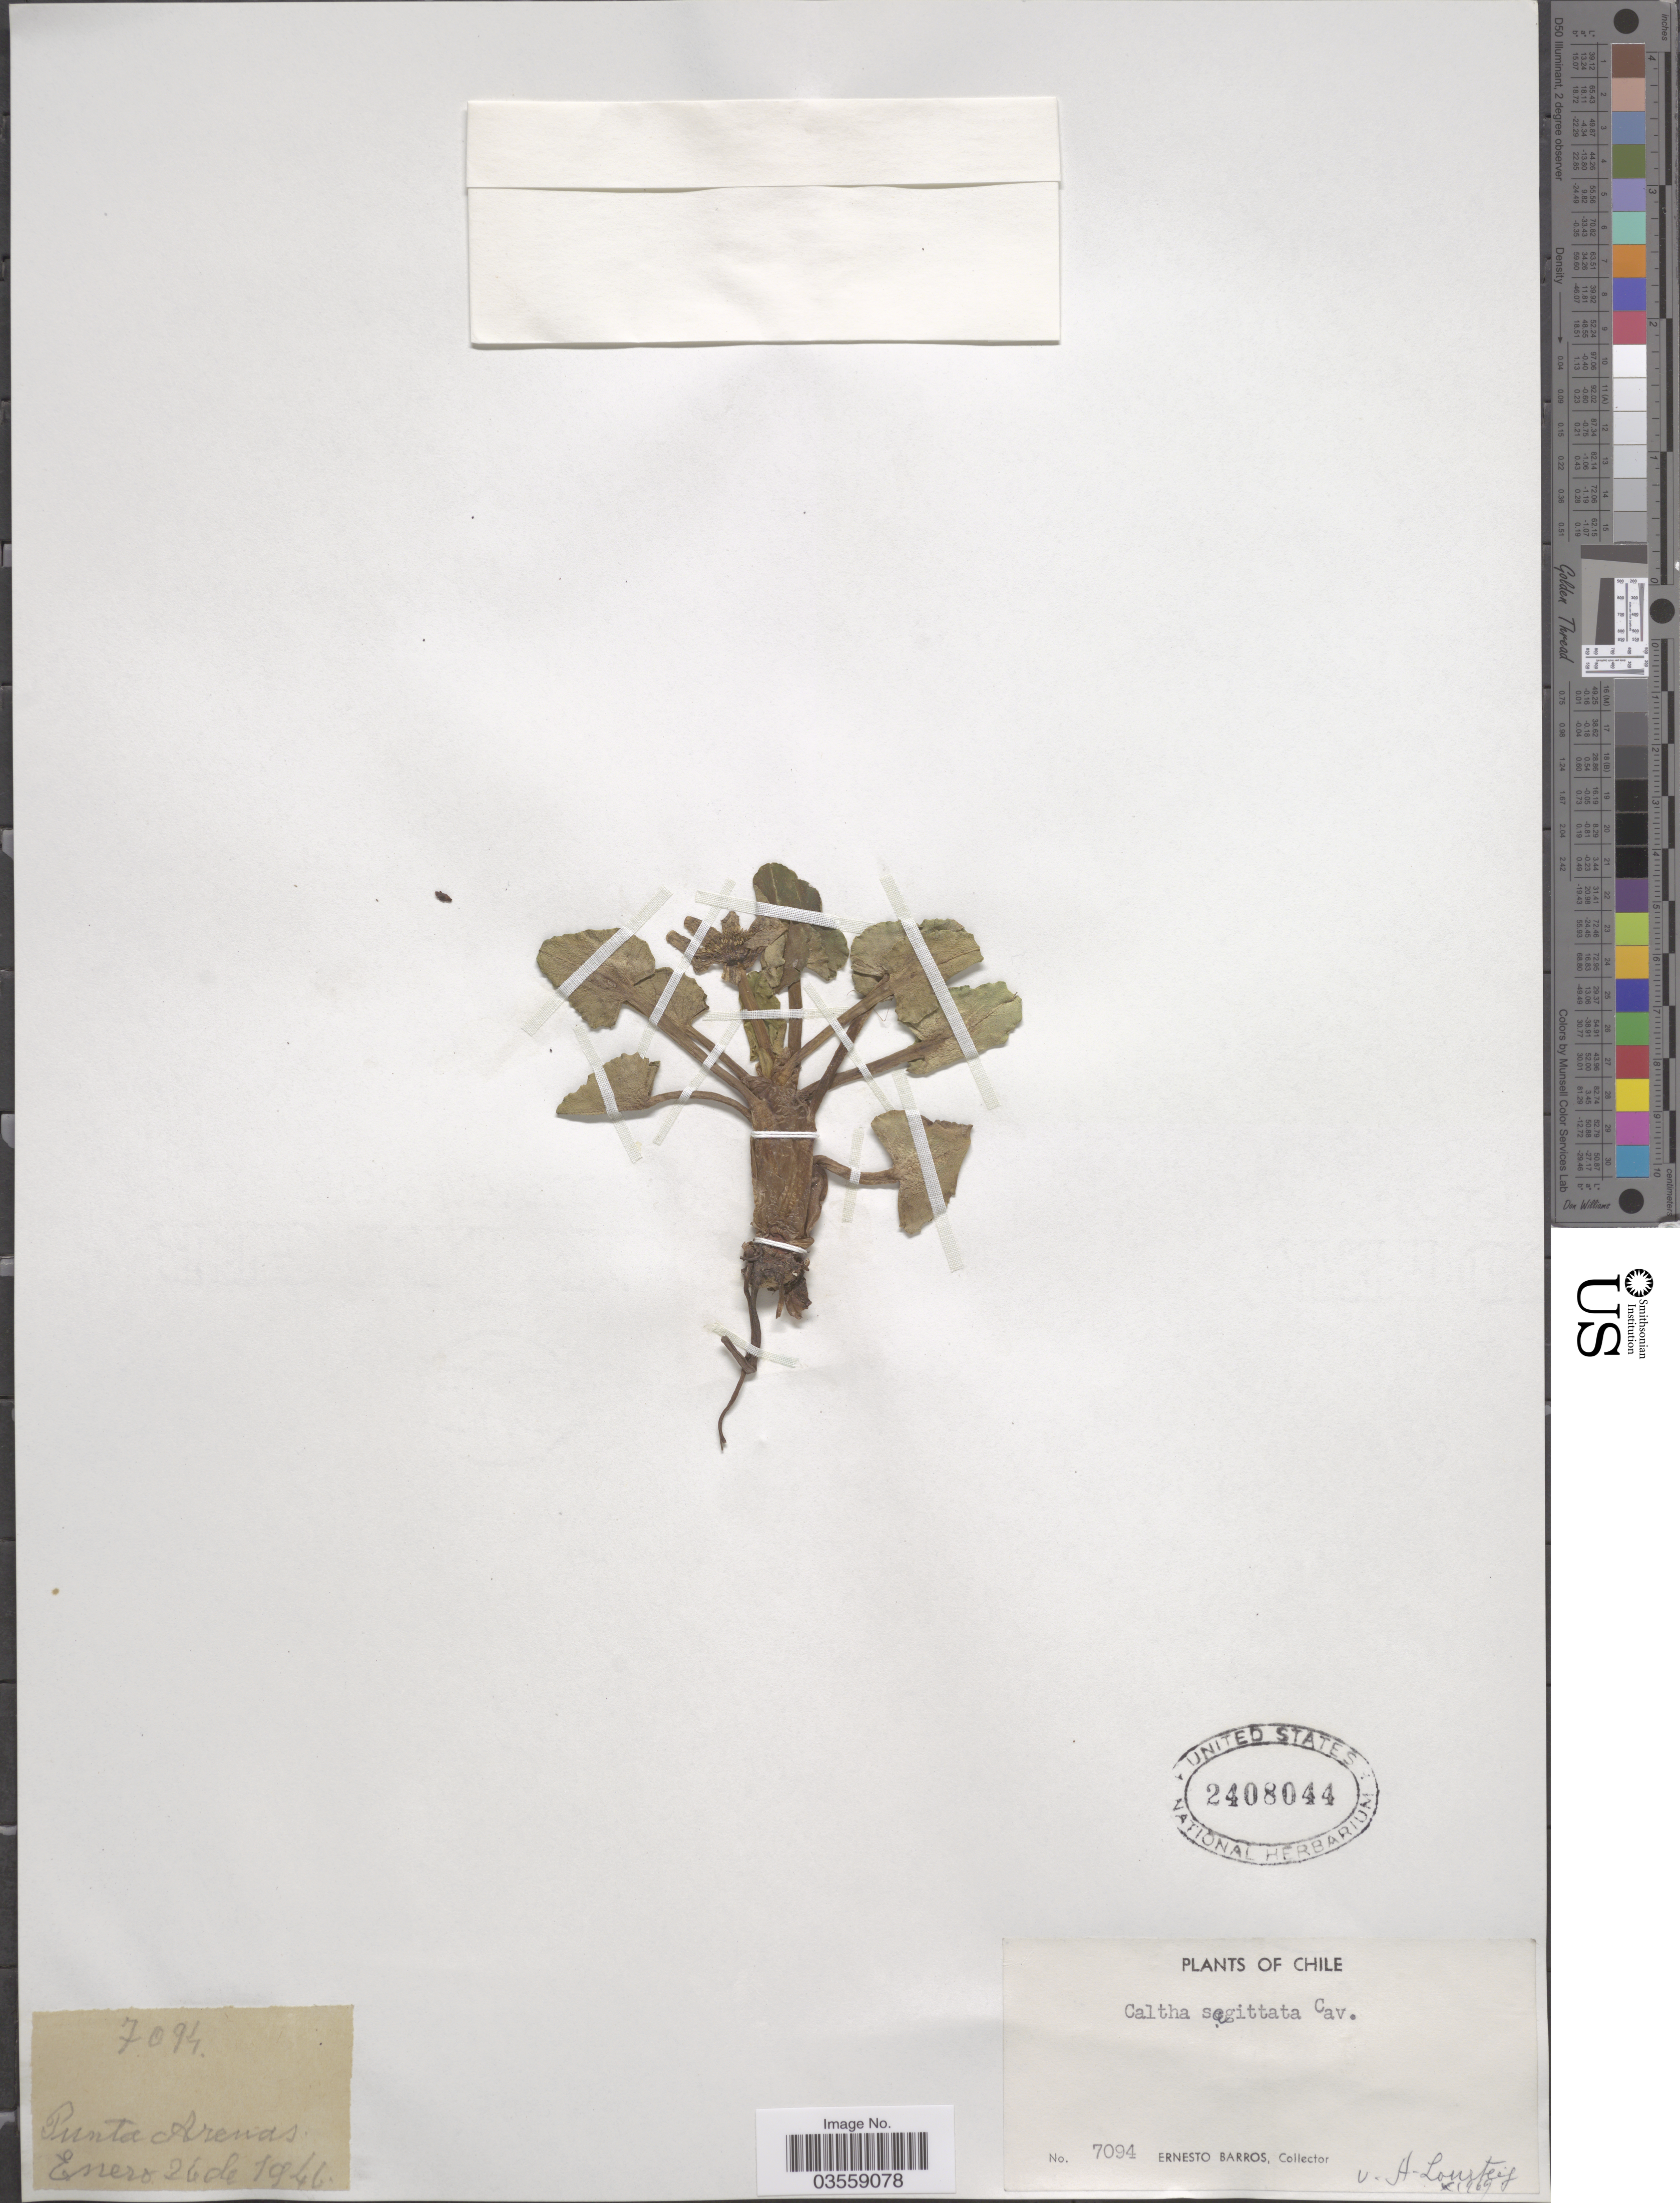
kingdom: Plantae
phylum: Tracheophyta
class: Magnoliopsida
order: Ranunculales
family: Ranunculaceae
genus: Caltha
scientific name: Caltha sagittata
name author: Cav.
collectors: E. Barros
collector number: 7094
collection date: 1941-01-26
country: Chile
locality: Punta Arenas.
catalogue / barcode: US 2408044